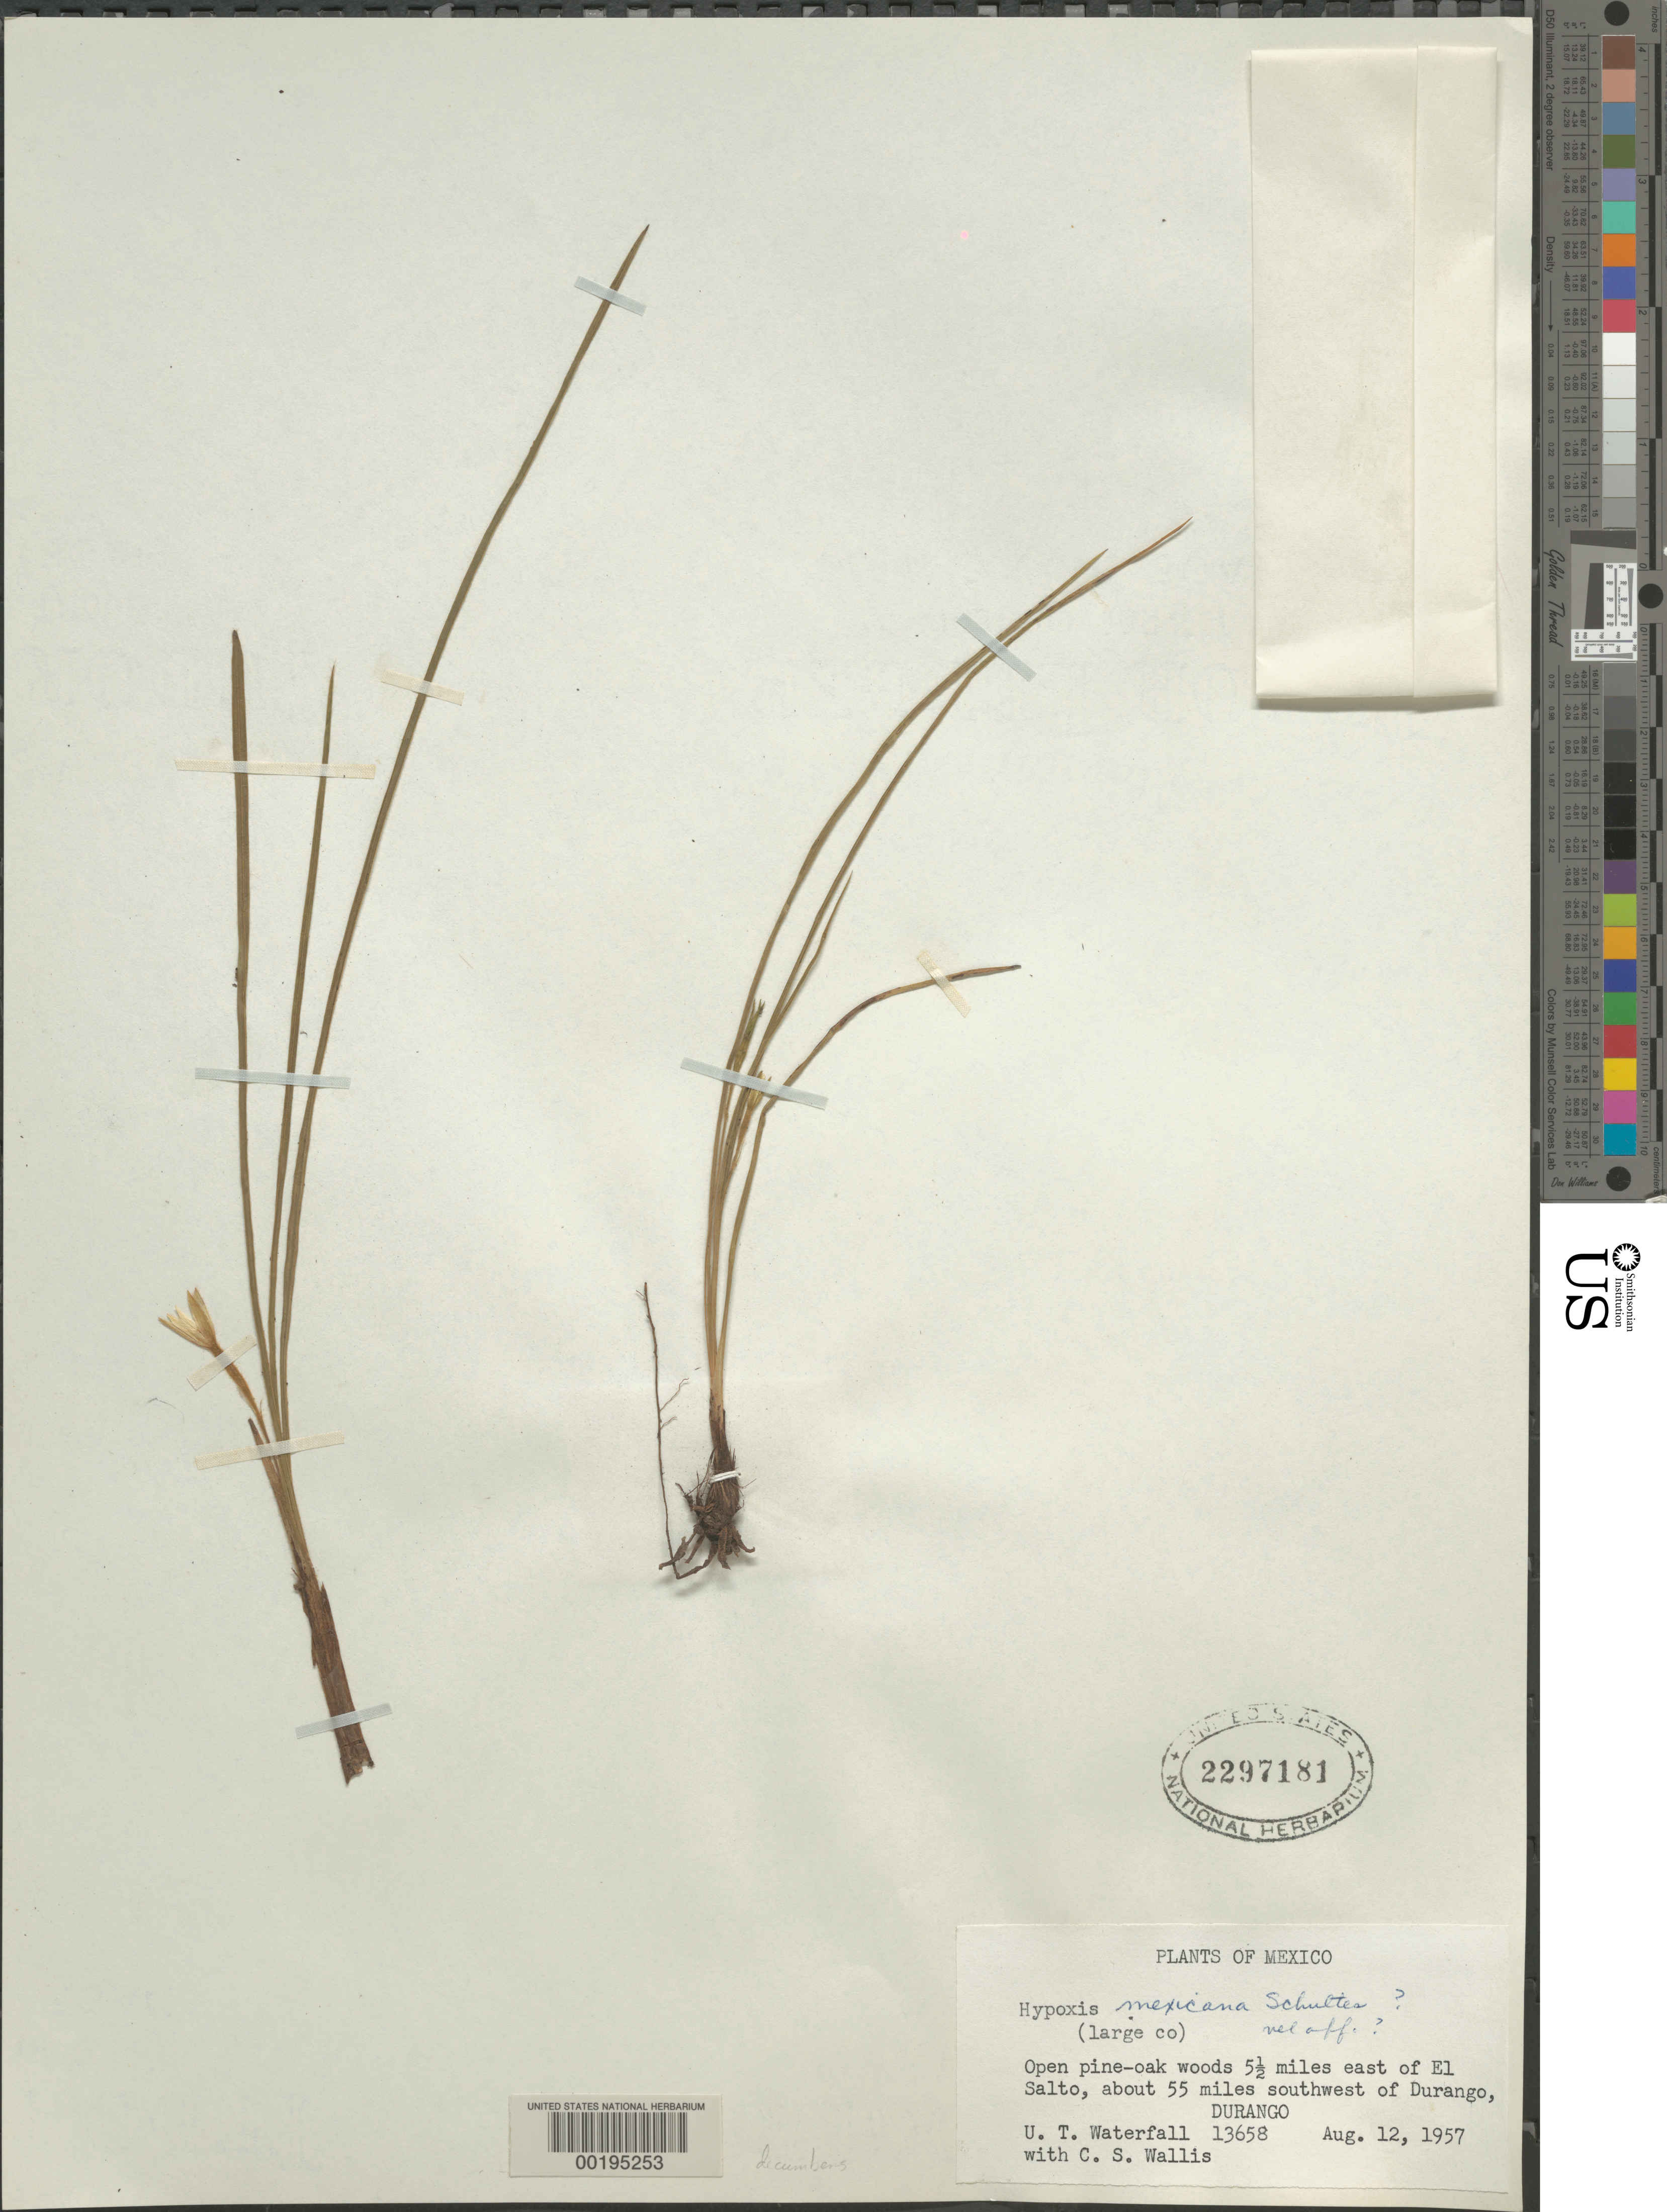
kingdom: Plantae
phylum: Tracheophyta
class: Liliopsida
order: Asparagales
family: Hypoxidaceae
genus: Hypoxis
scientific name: Hypoxis decumbens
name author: L.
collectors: U. T. Waterfall & C. S. Wallis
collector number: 13658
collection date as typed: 12 Aug 1957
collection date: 1957-08-12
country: Mexico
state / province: Durango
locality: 5.5 mi E of El Salto, 55 mi SW of Durango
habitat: Open pine-oak woods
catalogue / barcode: US 2297181